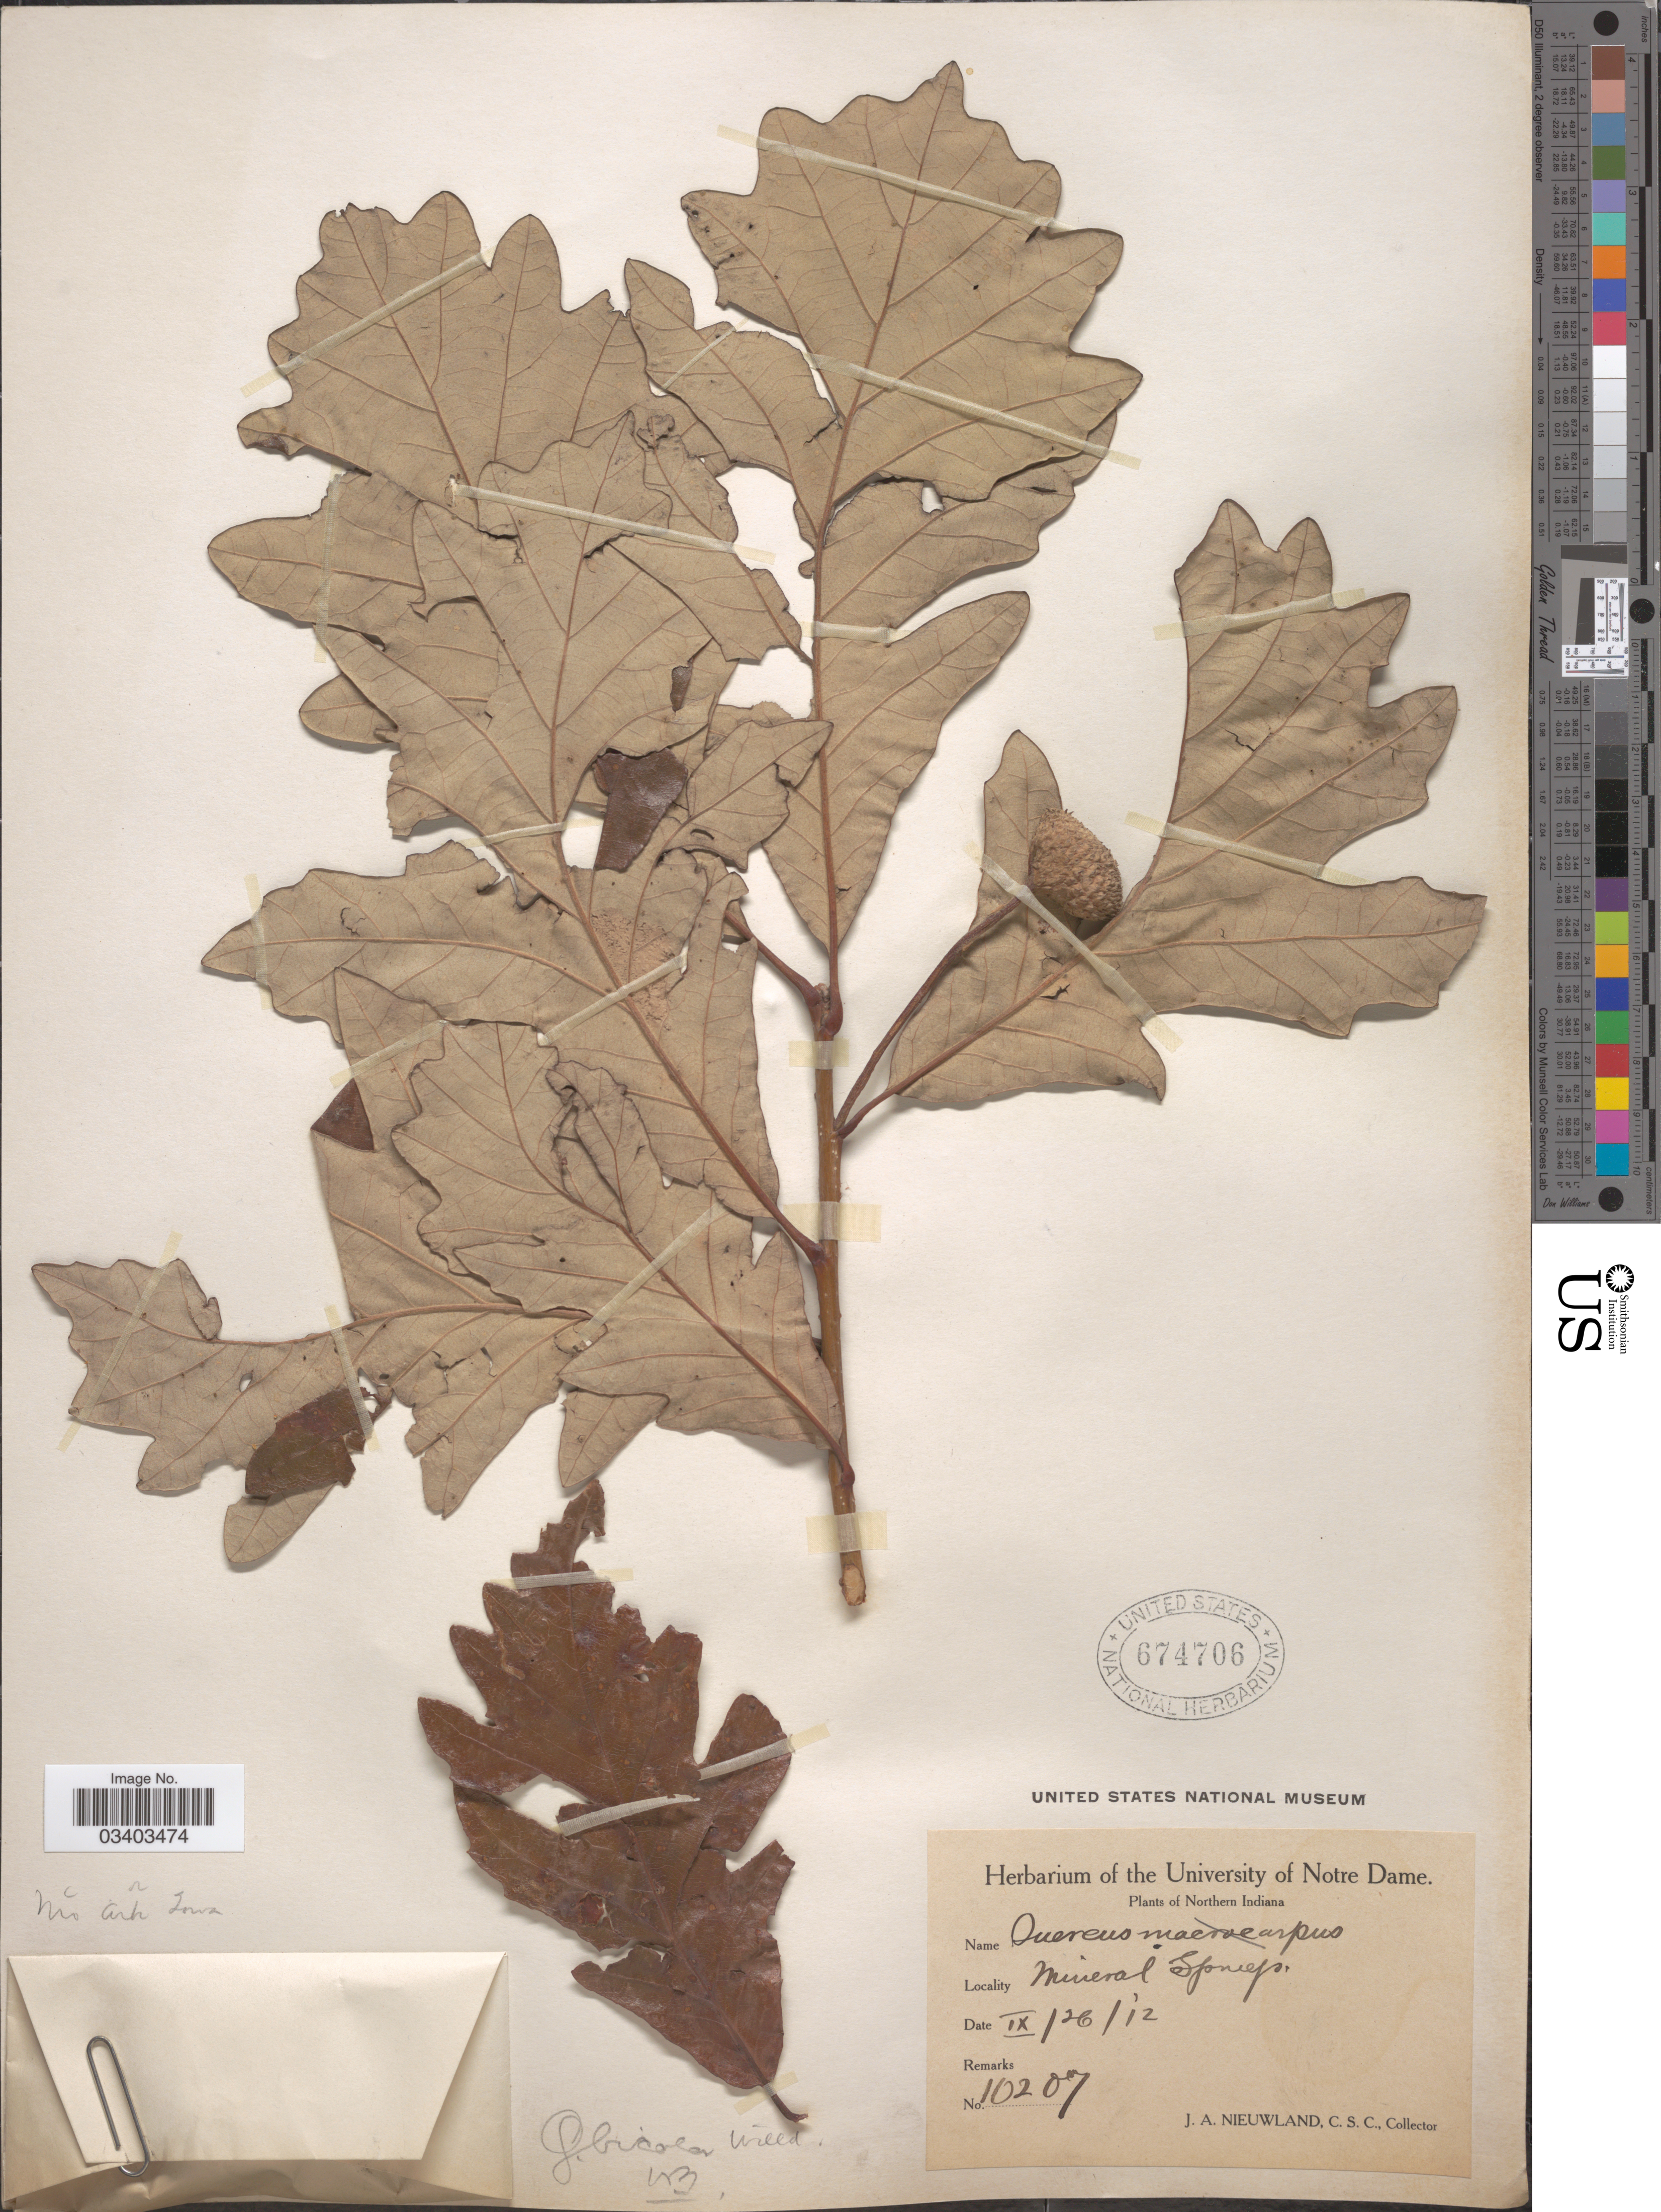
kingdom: Plantae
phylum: Tracheophyta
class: Magnoliopsida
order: Fagales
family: Fagaceae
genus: Quercus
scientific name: Quercus bicolor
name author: Willd.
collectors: J. A. Nieuwland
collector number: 10207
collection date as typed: Transcribed d/m/y: 26/9/12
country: United States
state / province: Indiana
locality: Northern Indiana. Mineral Springs.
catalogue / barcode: US 674706